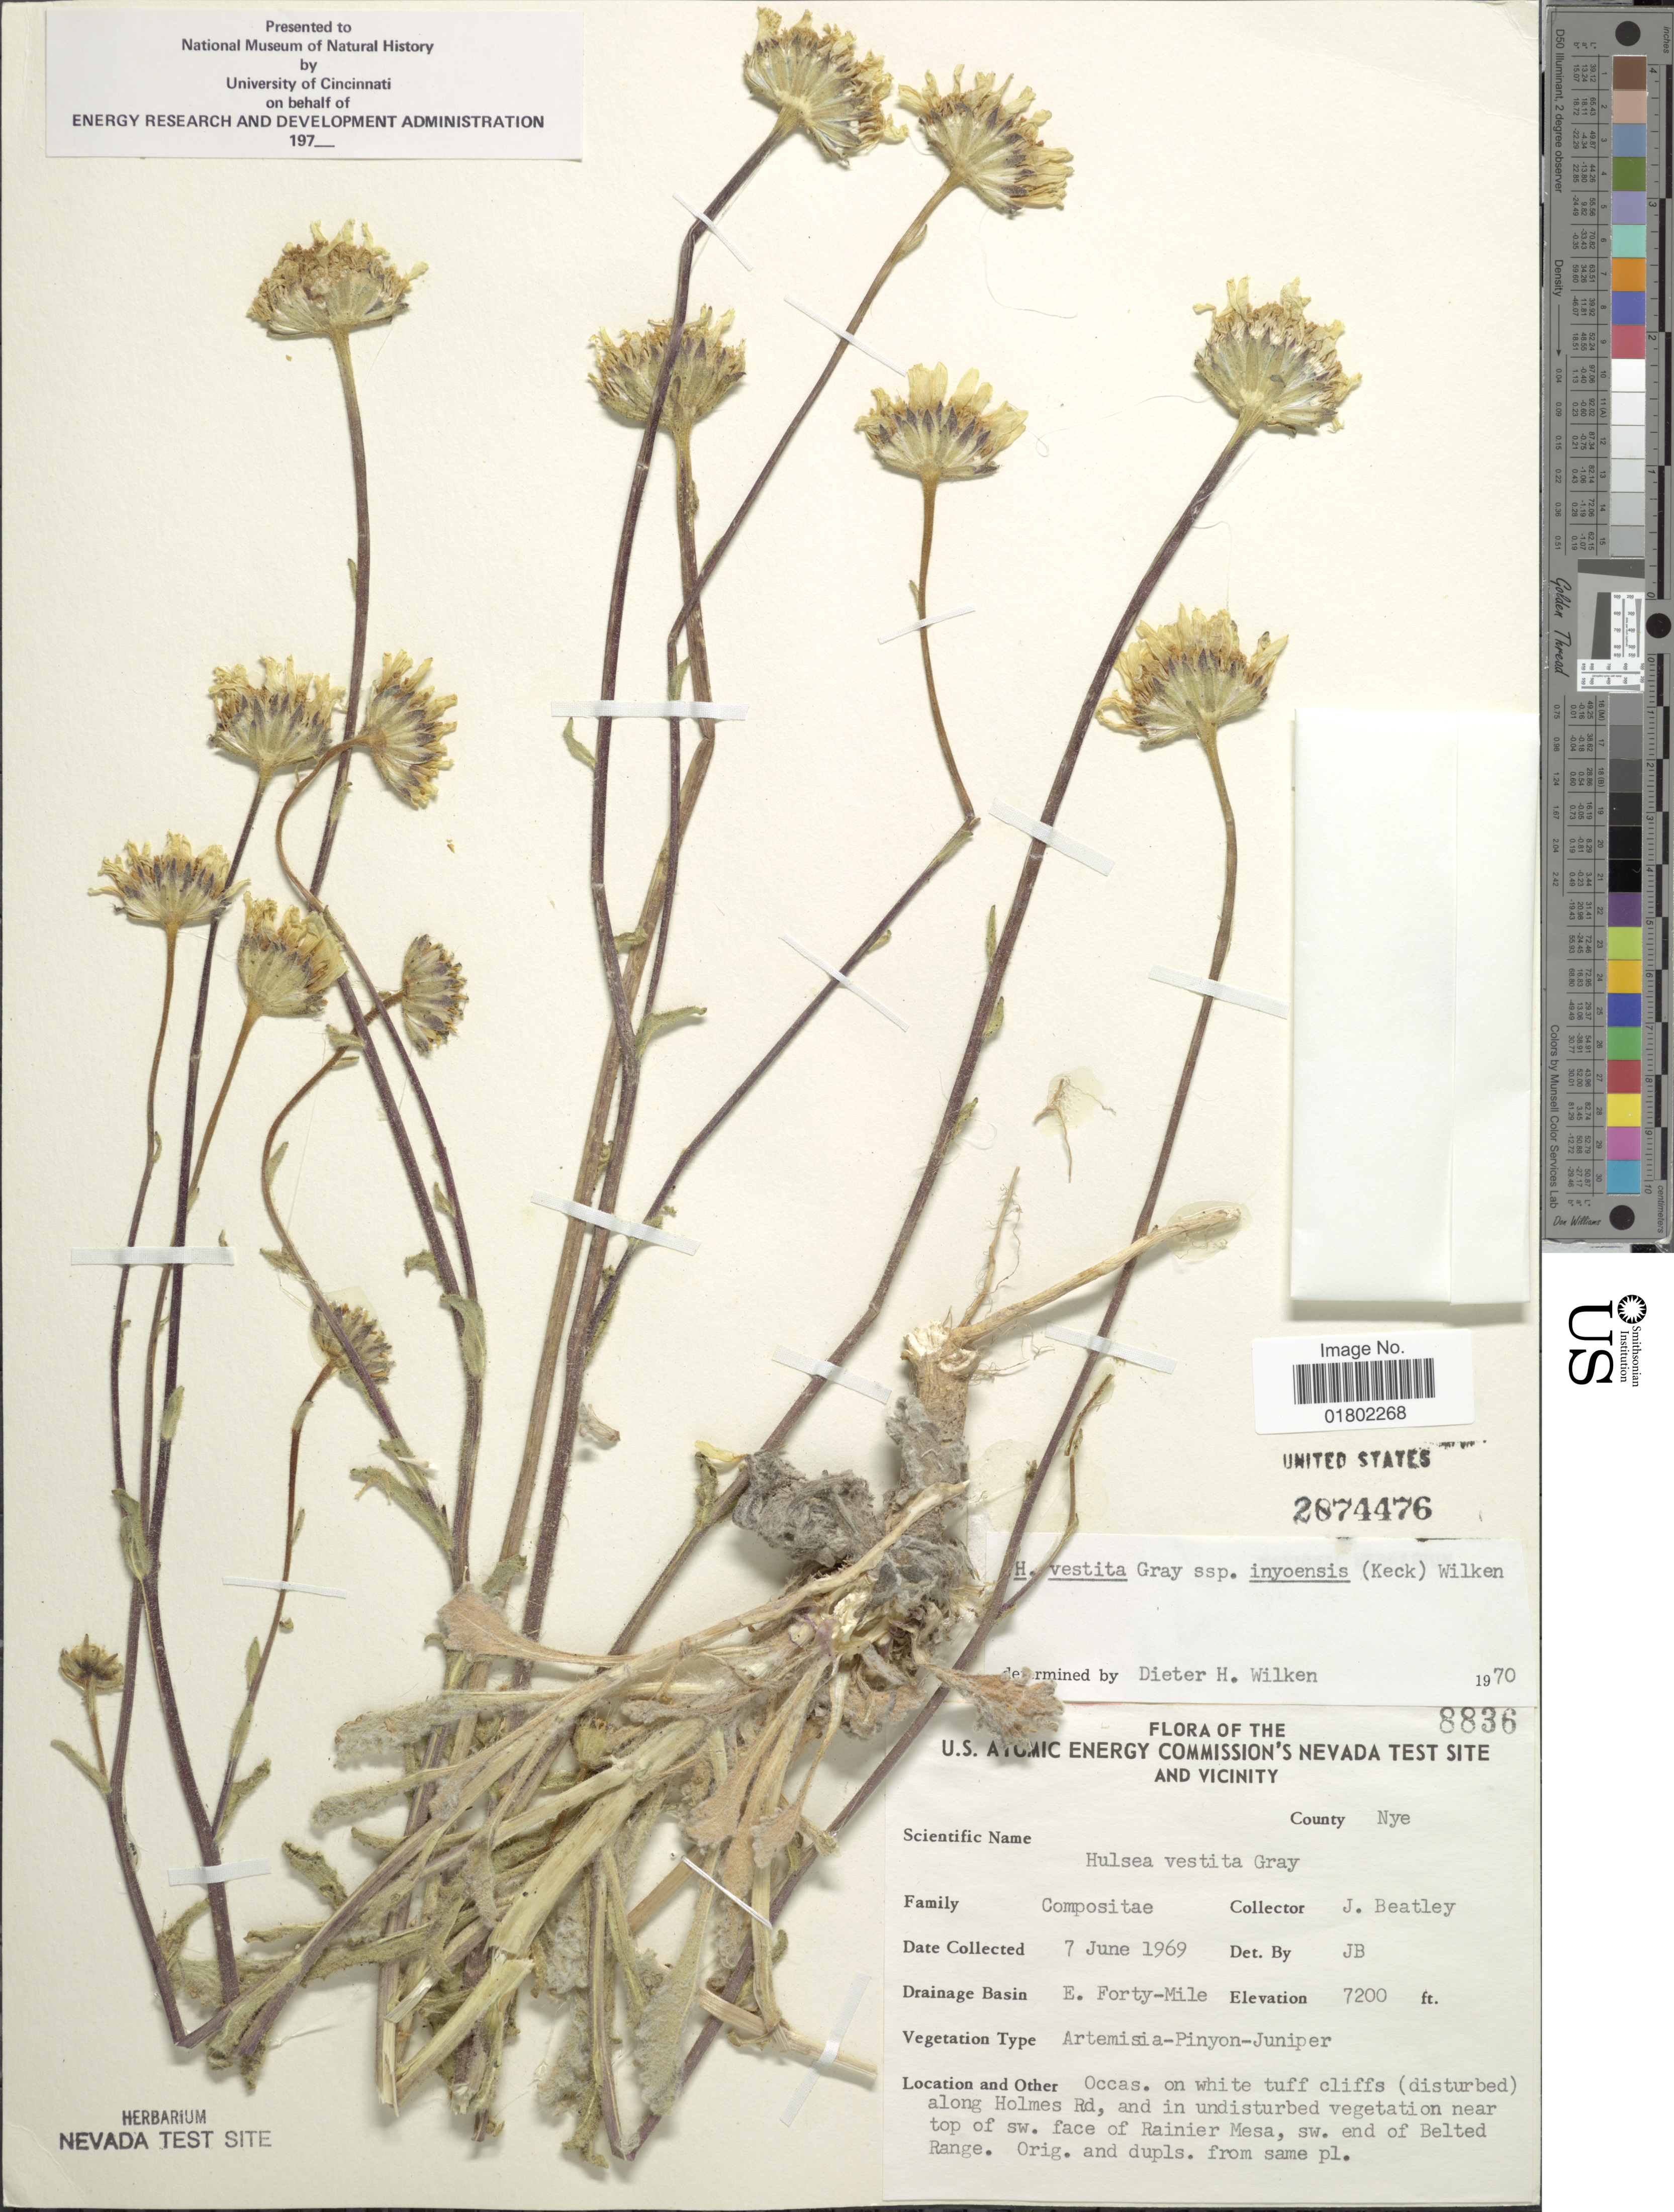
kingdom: Plantae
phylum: Tracheophyta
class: Magnoliopsida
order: Asterales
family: Asteraceae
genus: Hulsea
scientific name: Hulsea vestita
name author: A. Gray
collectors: J. C. Beatley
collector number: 8836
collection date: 1969-06-07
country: United States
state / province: Nevada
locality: U. S. Atomic Energy Commission's Nevada Test Site and Vicinity, County Nye, NE Forty-Mile, along Holmes Rd, and in undisturbed vegetation near top of sw. face of Rainier Mesa, sw, end of Belted Range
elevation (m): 2195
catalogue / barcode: US 2874476